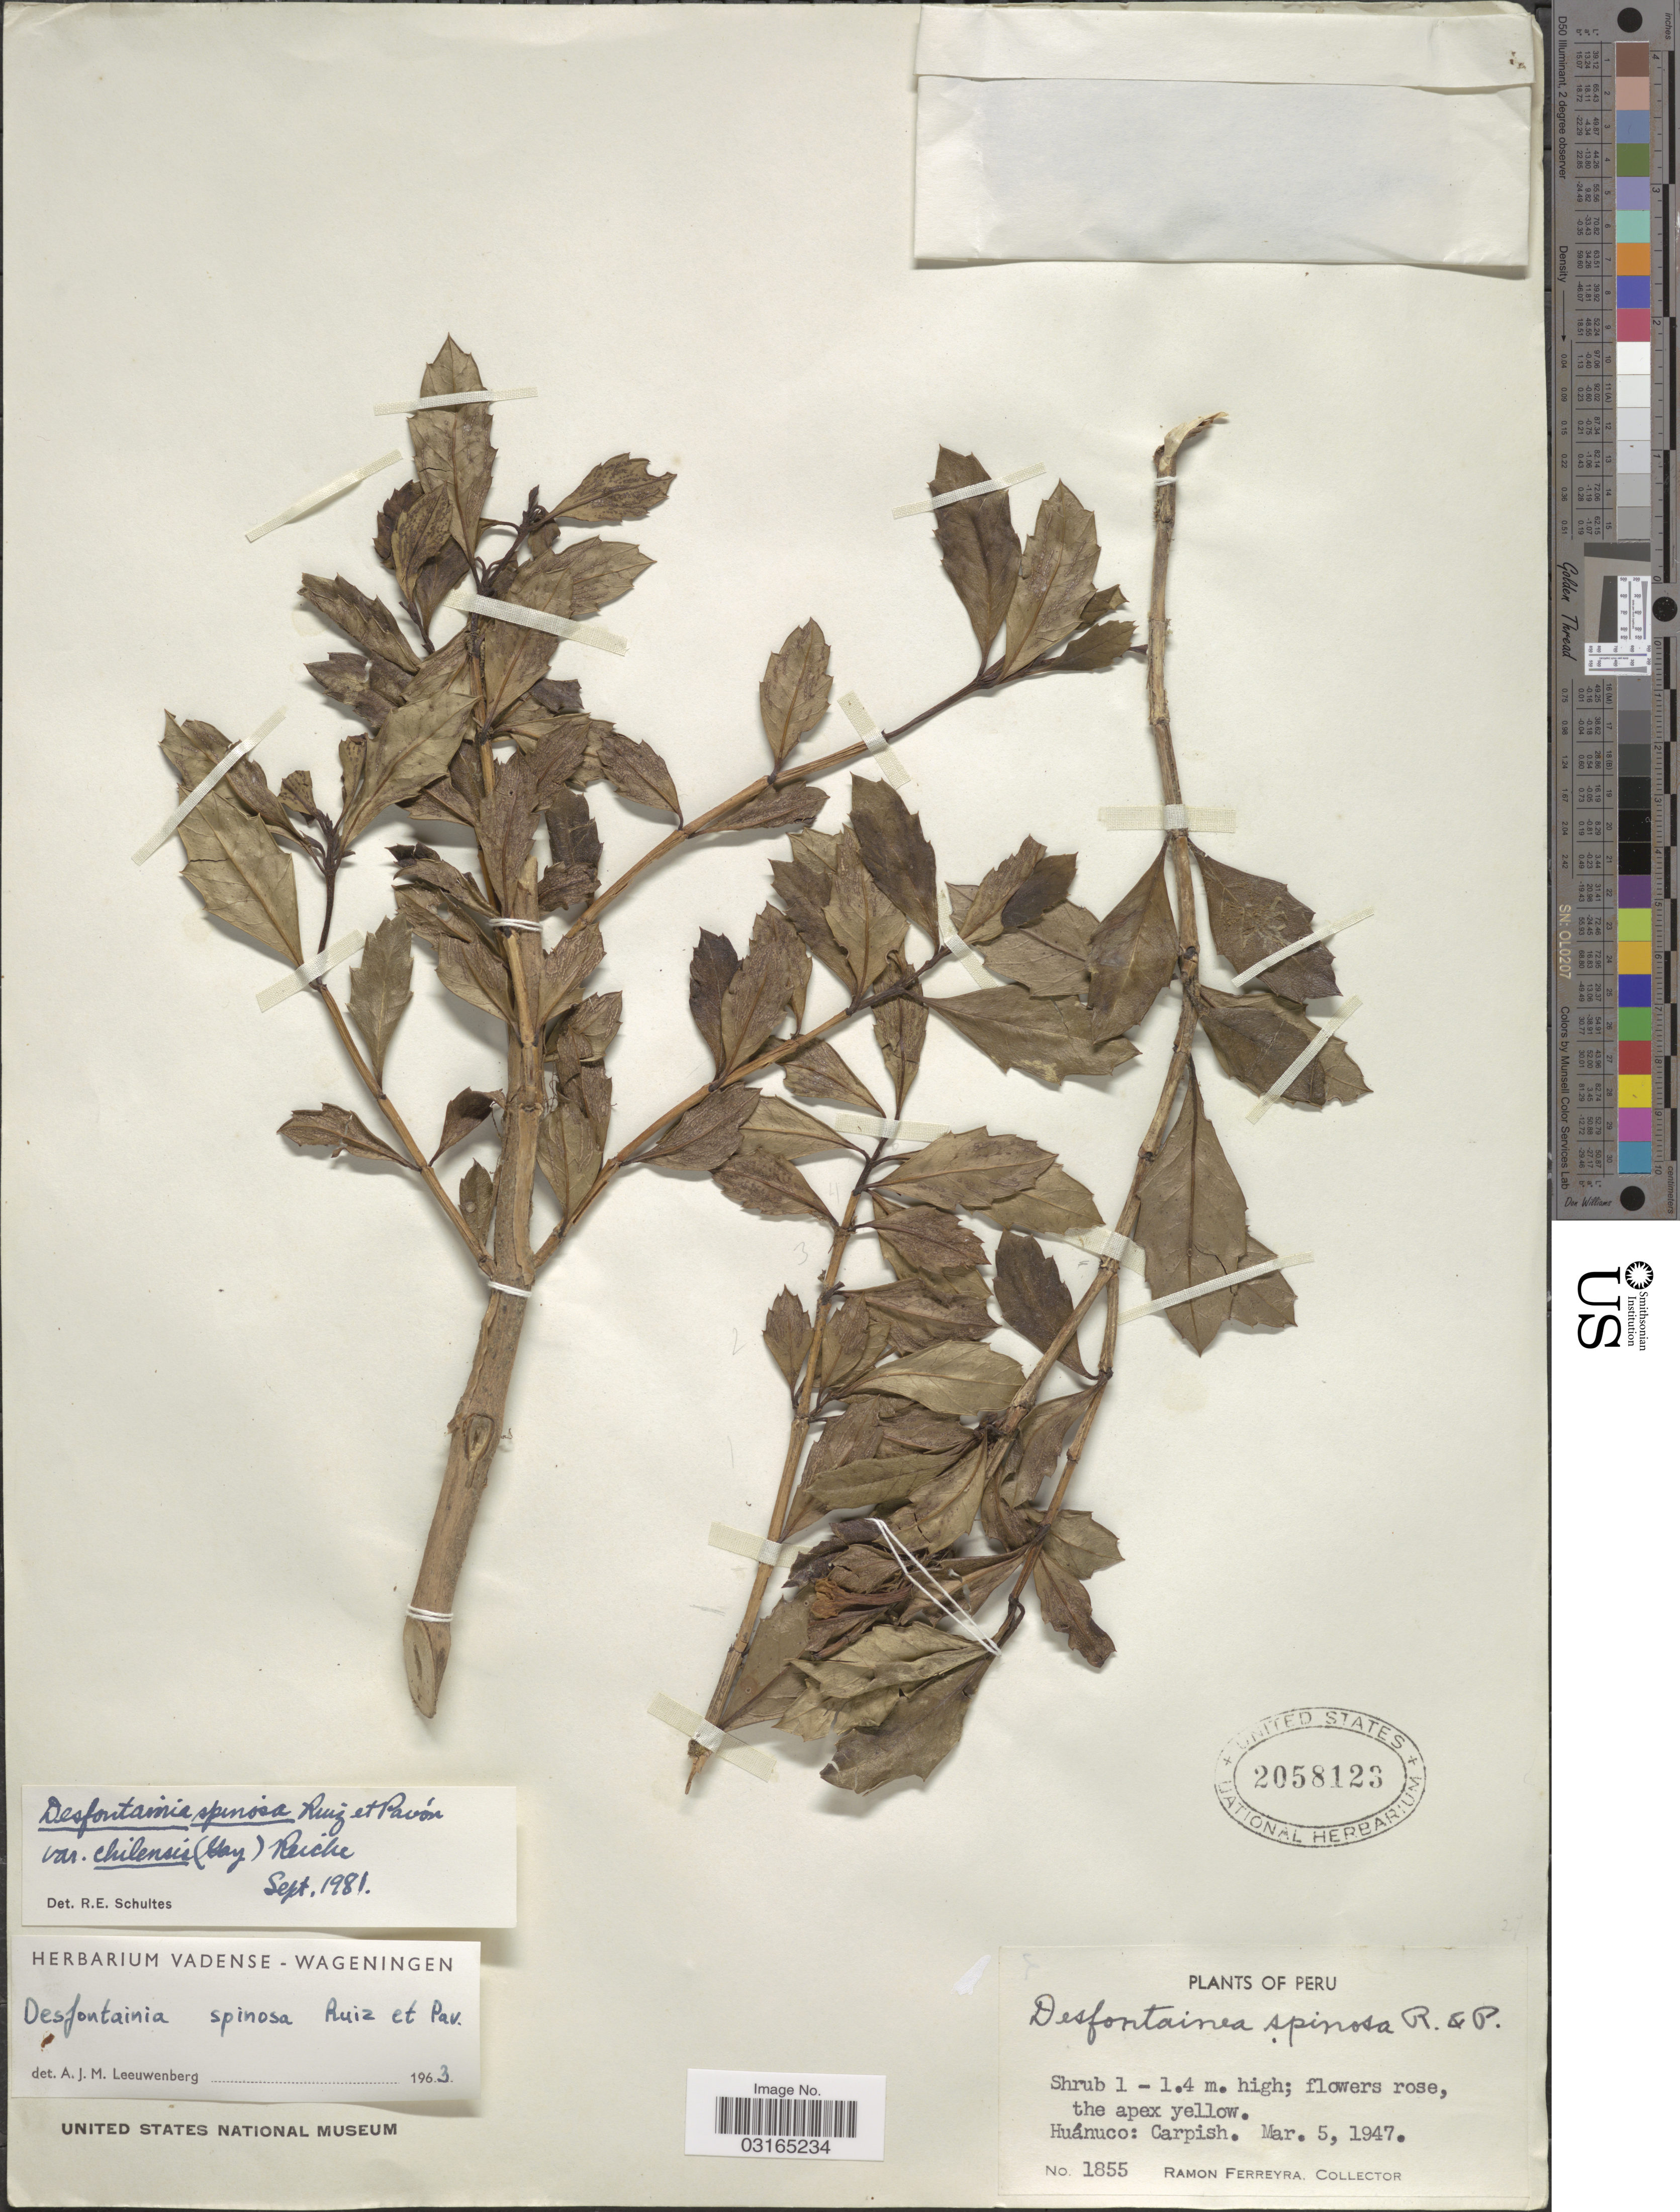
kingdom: Plantae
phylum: Tracheophyta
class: Magnoliopsida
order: Bruniales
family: Columelliaceae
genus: Desfontainia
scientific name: Desfontainia spinosa var. chilensis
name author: (Gay) Reiche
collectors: R. A. Ferreyra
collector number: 1855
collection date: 1947-03-05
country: Peru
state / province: Huánuco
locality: Carpish.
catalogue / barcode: US 2058123